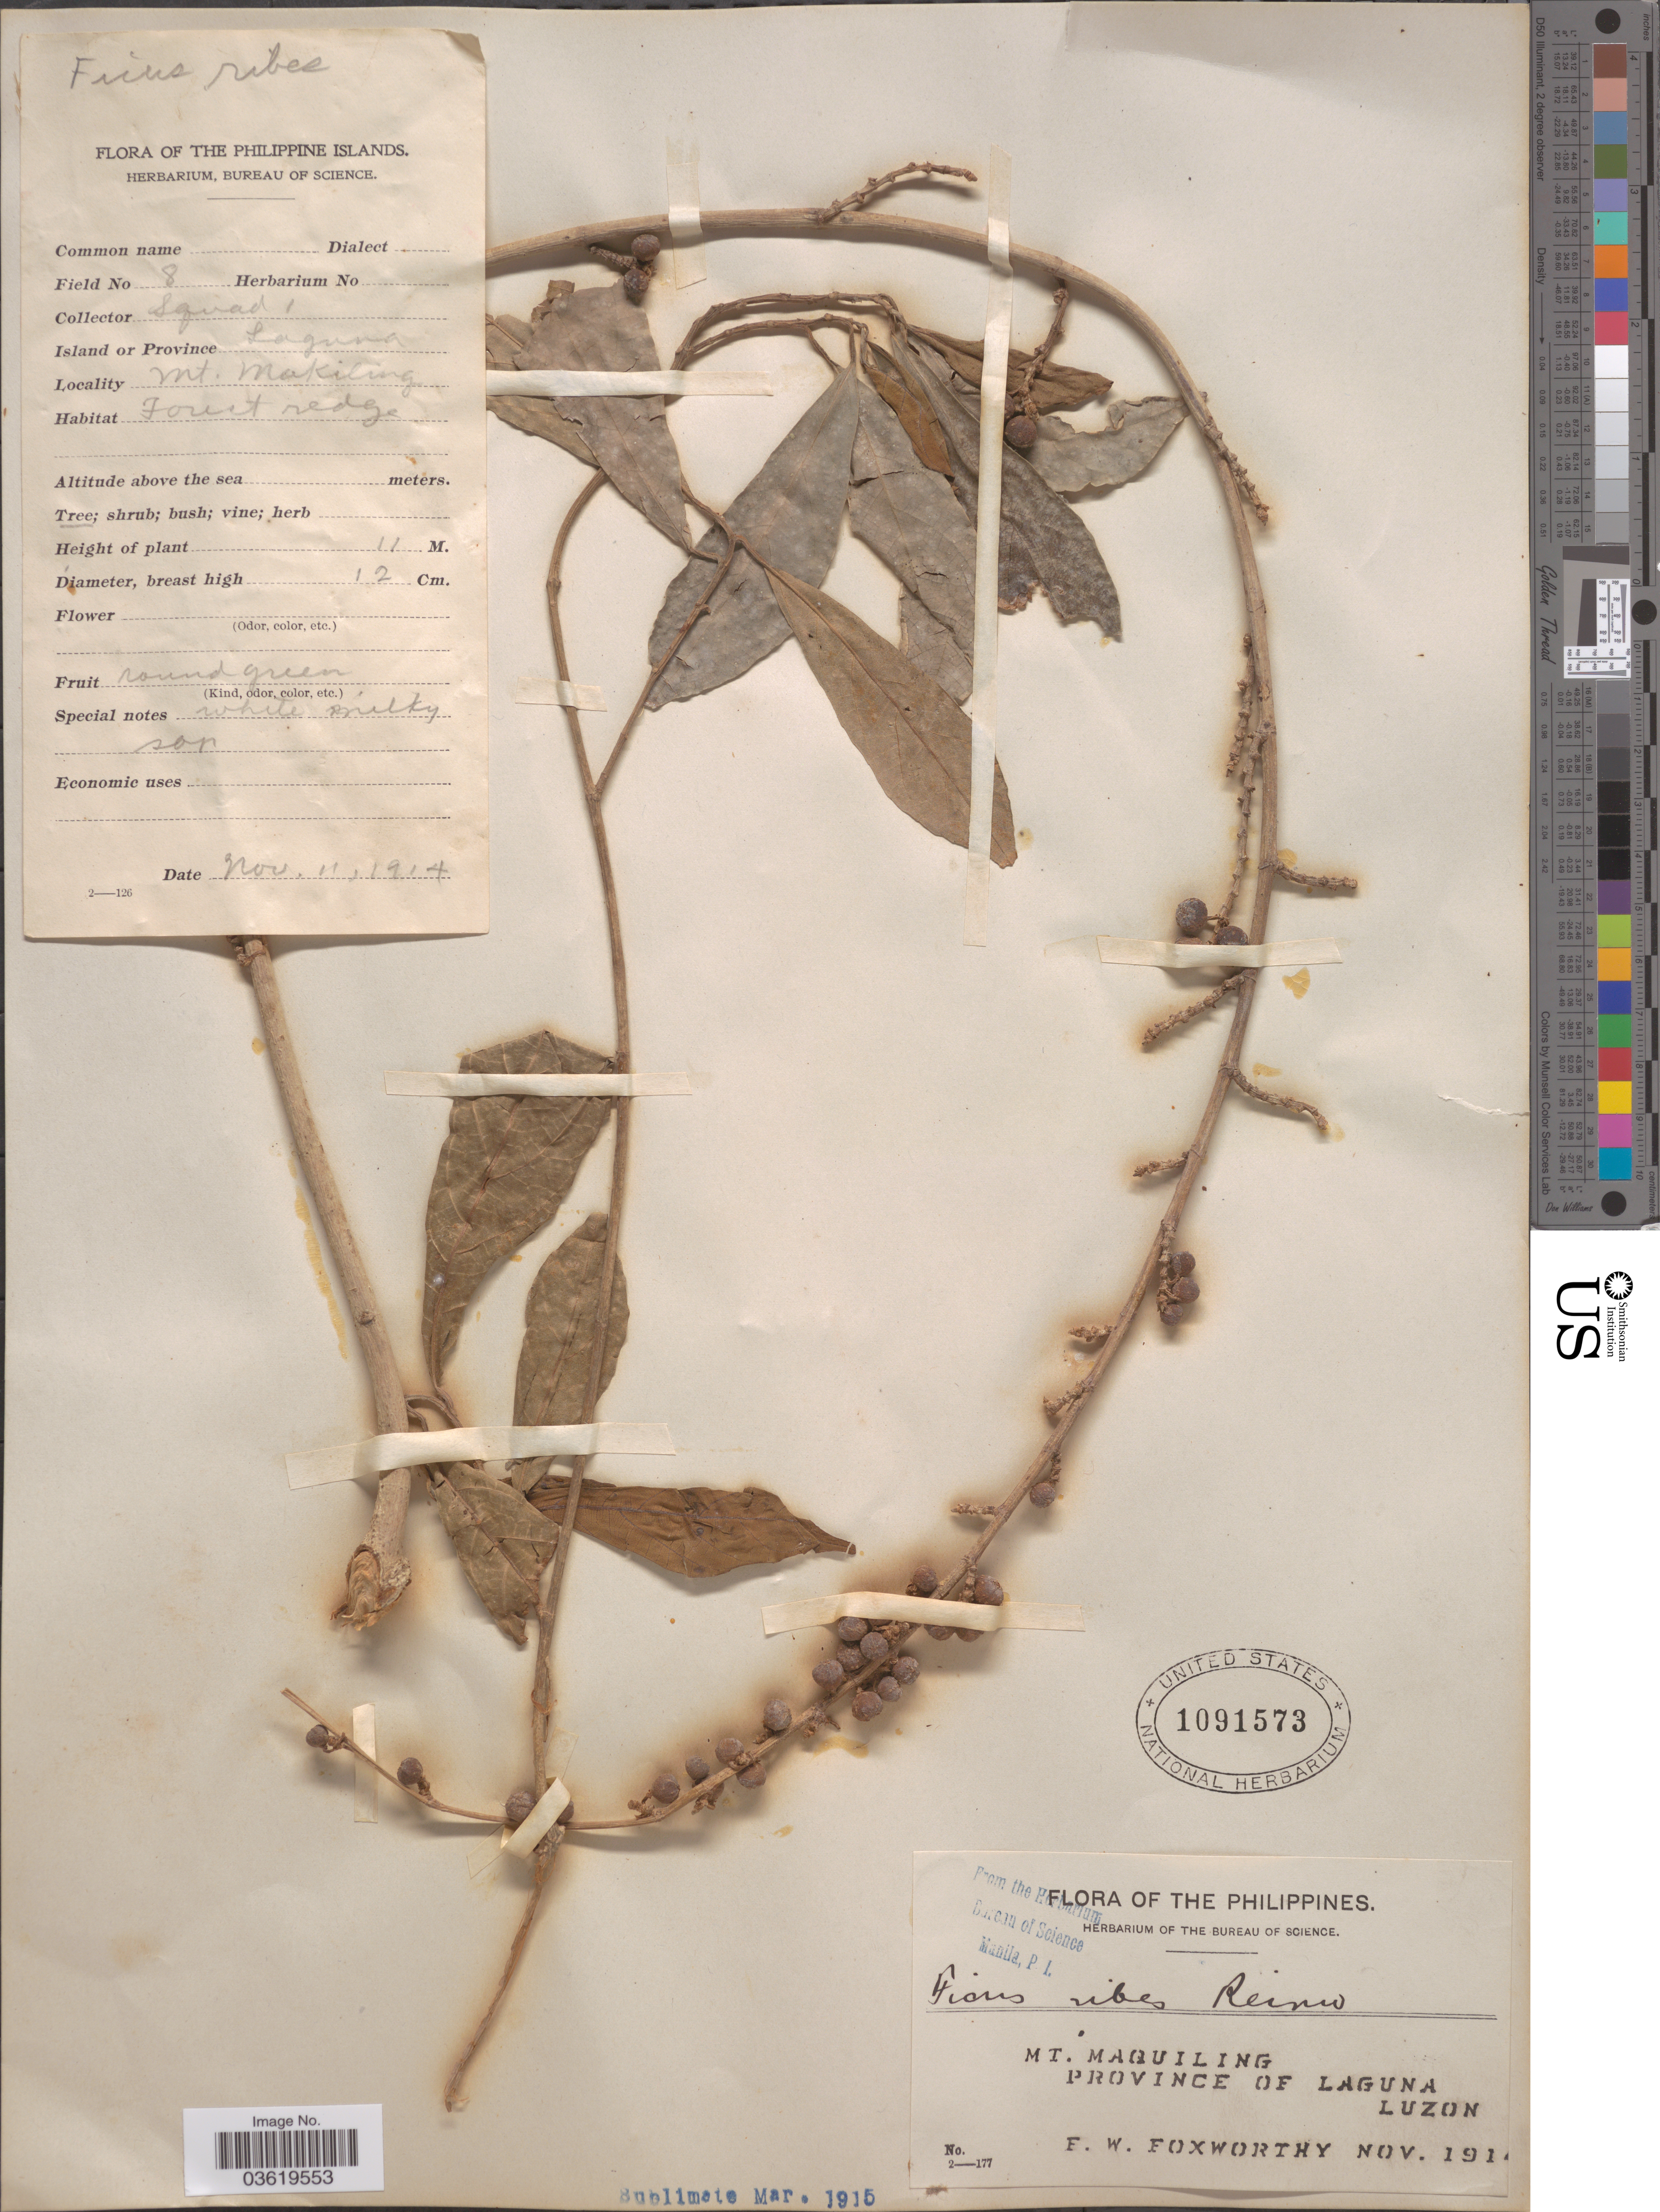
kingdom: Plantae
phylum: Tracheophyta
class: Magnoliopsida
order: Rosales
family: Moraceae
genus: Ficus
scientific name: Ficus ribes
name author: Reinw. ex Blume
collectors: F. W. Foxworthy & Squad 1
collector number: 8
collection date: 1914-11-11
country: Philippines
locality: Mt. Maquiling. Province of Laguna. Luzon.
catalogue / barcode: US 1091573